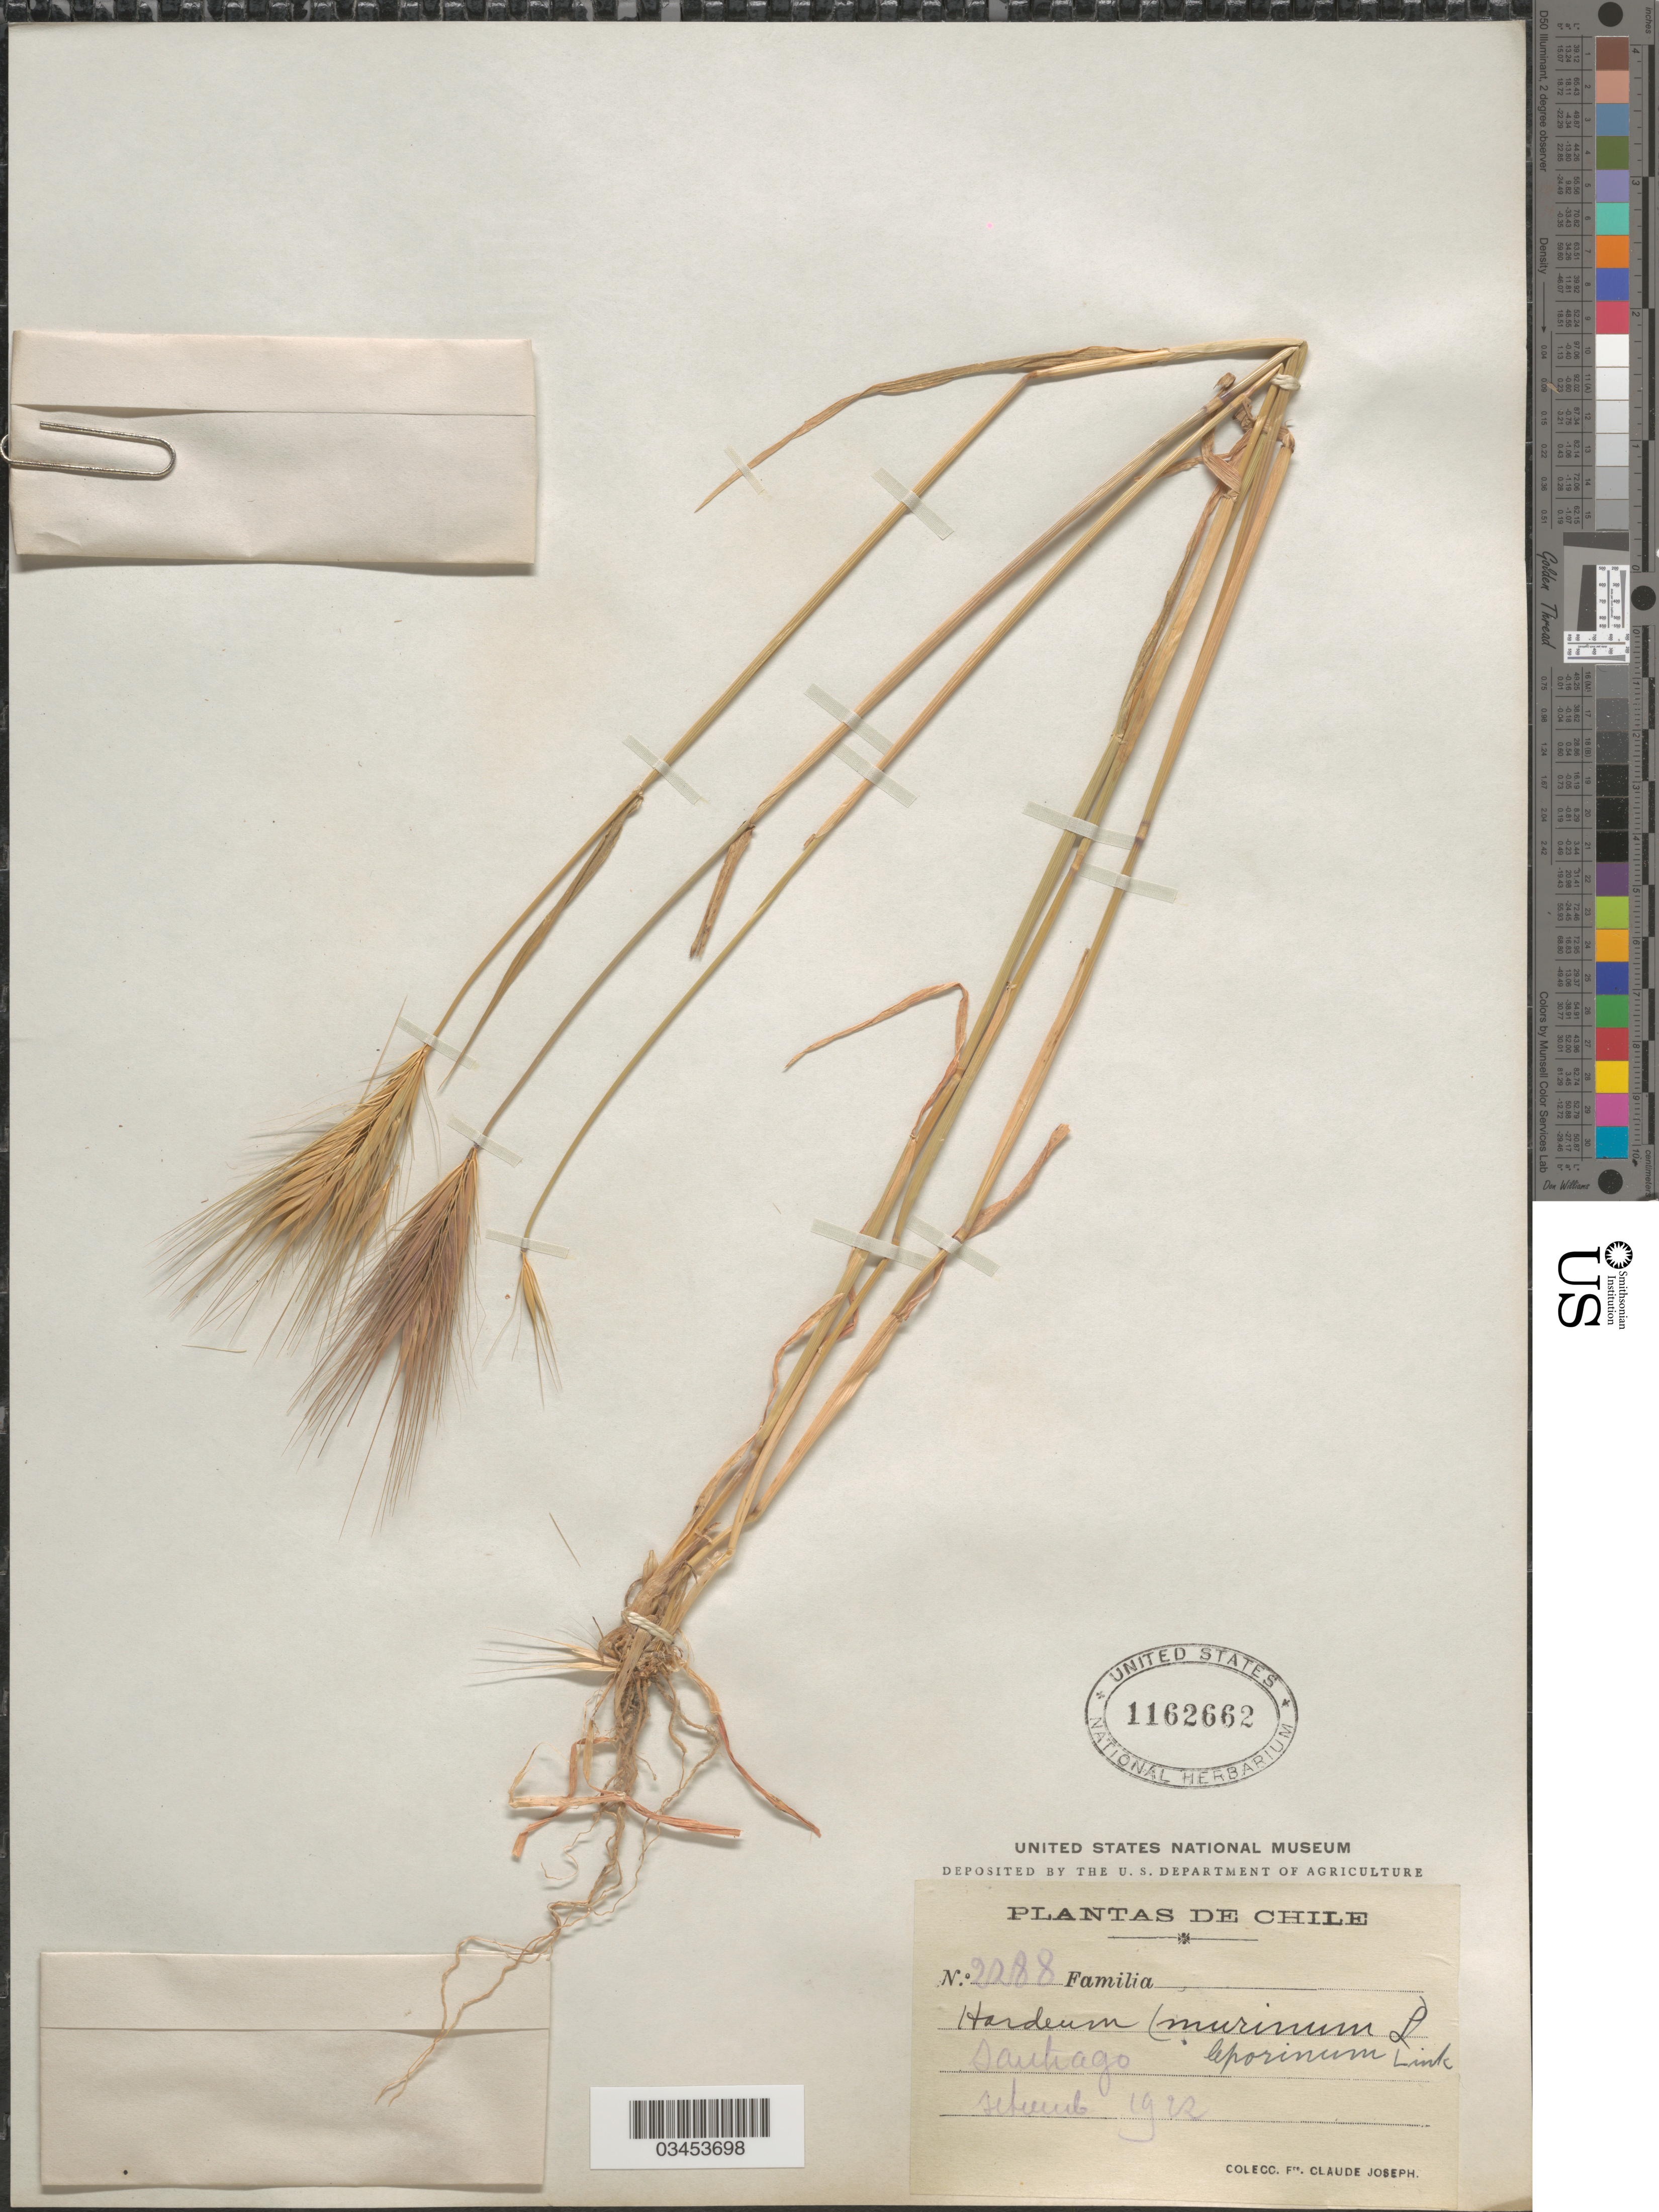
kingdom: Plantae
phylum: Tracheophyta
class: Liliopsida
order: Poales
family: Poaceae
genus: Hordeum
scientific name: Hordeum murinum subsp. leporinum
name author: (Link) Arcang.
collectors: Bro. Claude-Joseph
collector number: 2288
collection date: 1922-09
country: Chile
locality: Santiago.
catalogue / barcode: US 1162662